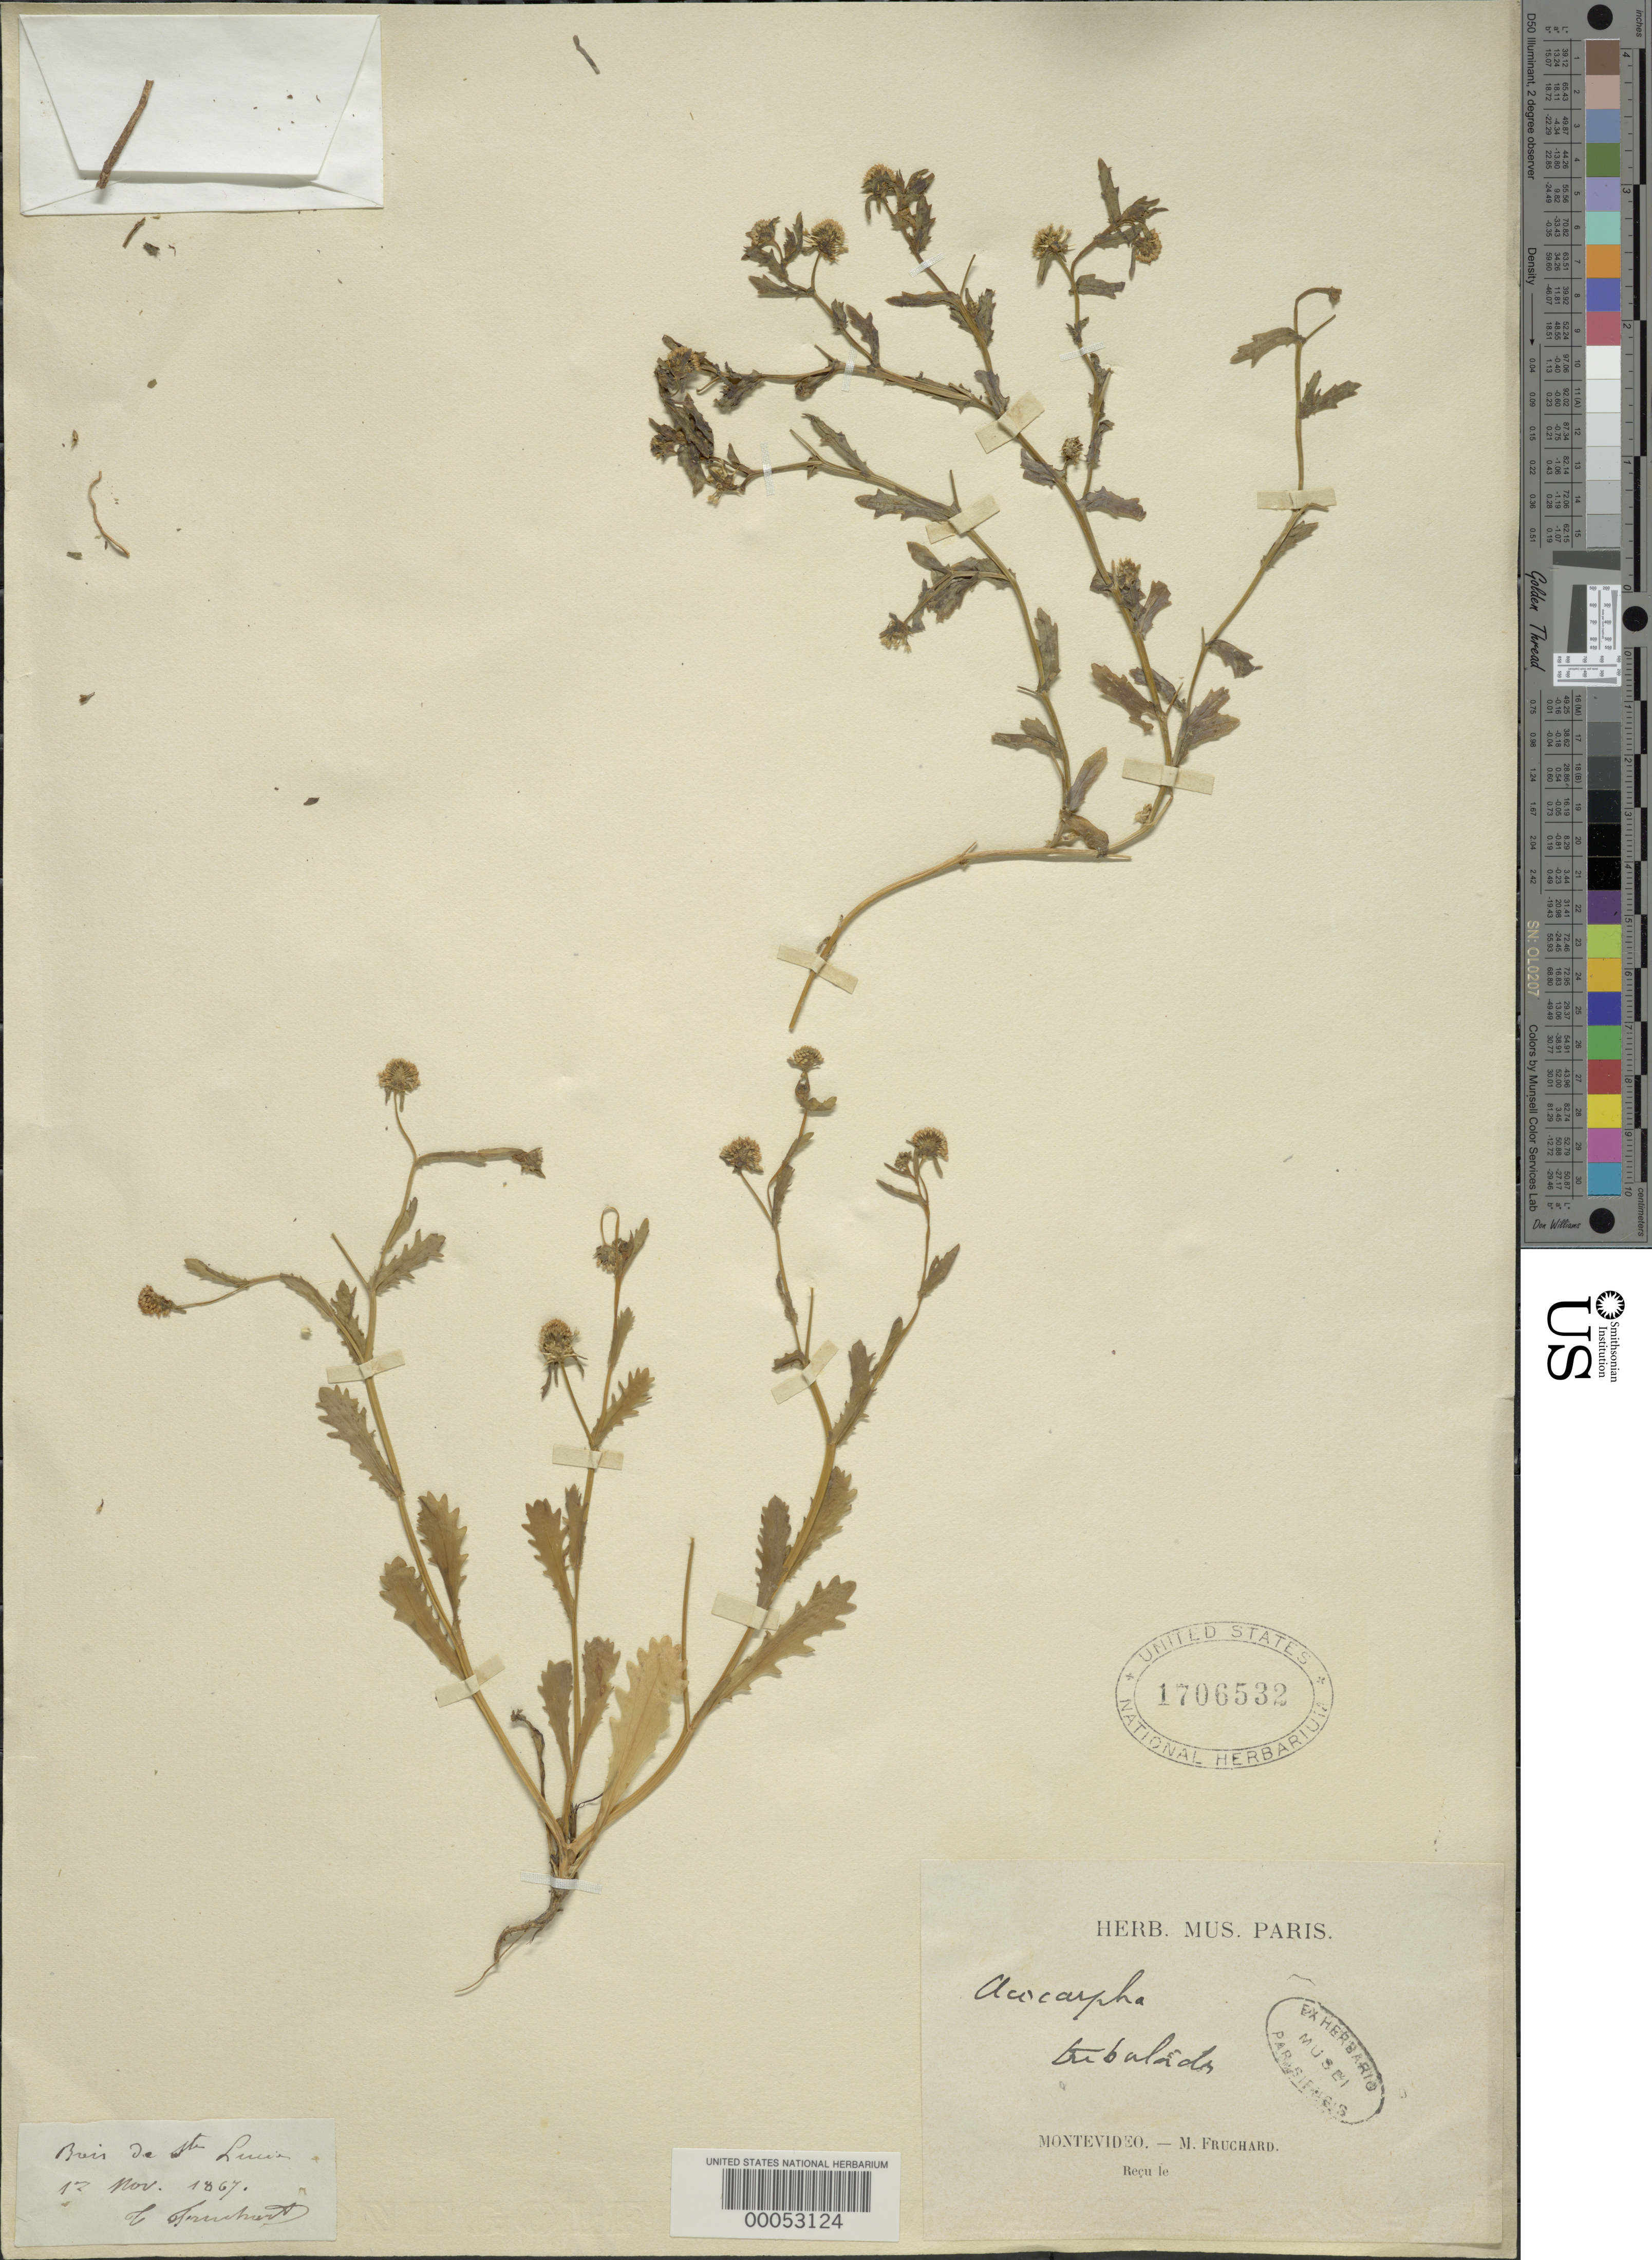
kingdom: Plantae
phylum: Tracheophyta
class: Magnoliopsida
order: Asterales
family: Calyceraceae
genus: Acicarpha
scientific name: Acicarpha tribuloides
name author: Juss.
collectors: M. Fruchard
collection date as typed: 12 Nov 1867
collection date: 1867-11-12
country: Uruguay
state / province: Montevideo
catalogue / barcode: US 1706532